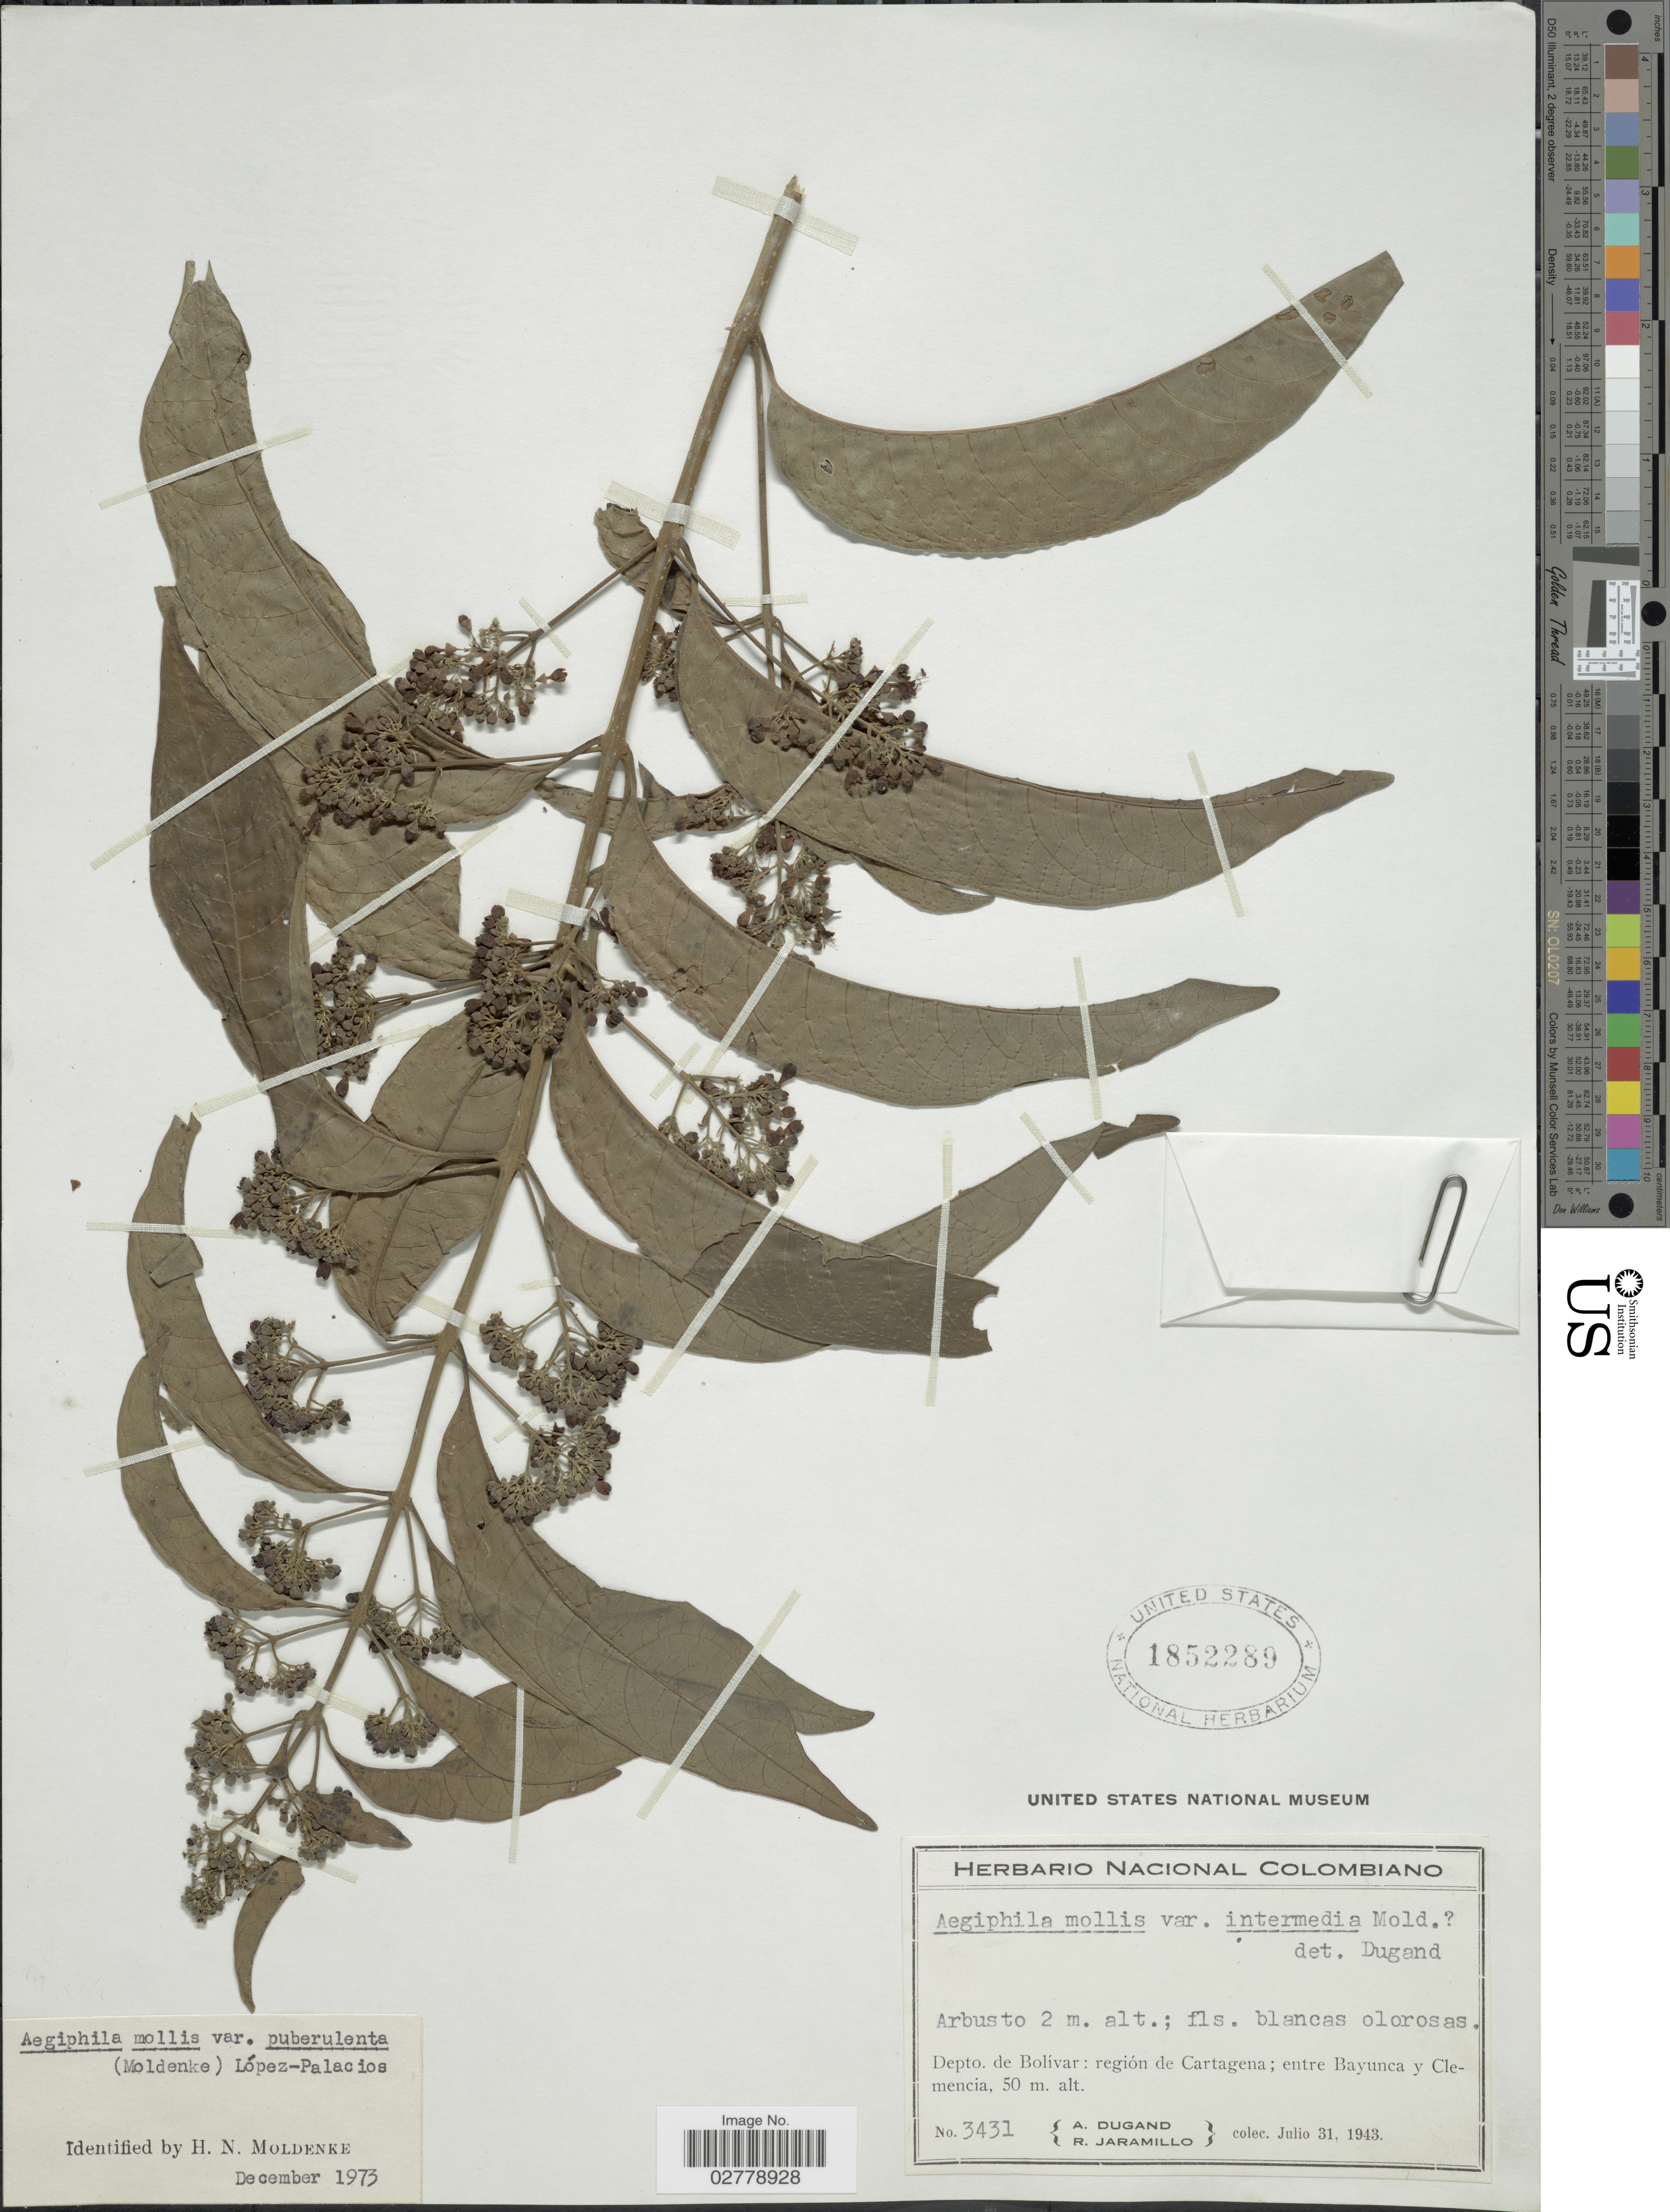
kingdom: Plantae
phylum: Tracheophyta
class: Magnoliopsida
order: Lamiales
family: Lamiaceae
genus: Aegiphila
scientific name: Aegiphila mollis var. puberulenta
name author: (Moldenke) López-Pal.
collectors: A. Dugand & R. Jaramillo M.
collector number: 3431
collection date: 1943-07-31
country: Colombia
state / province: Bolívar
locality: Depto. de Bolivar: región de Cartagena; entre Bayunca y Clemencia.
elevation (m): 50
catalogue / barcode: US 1852289